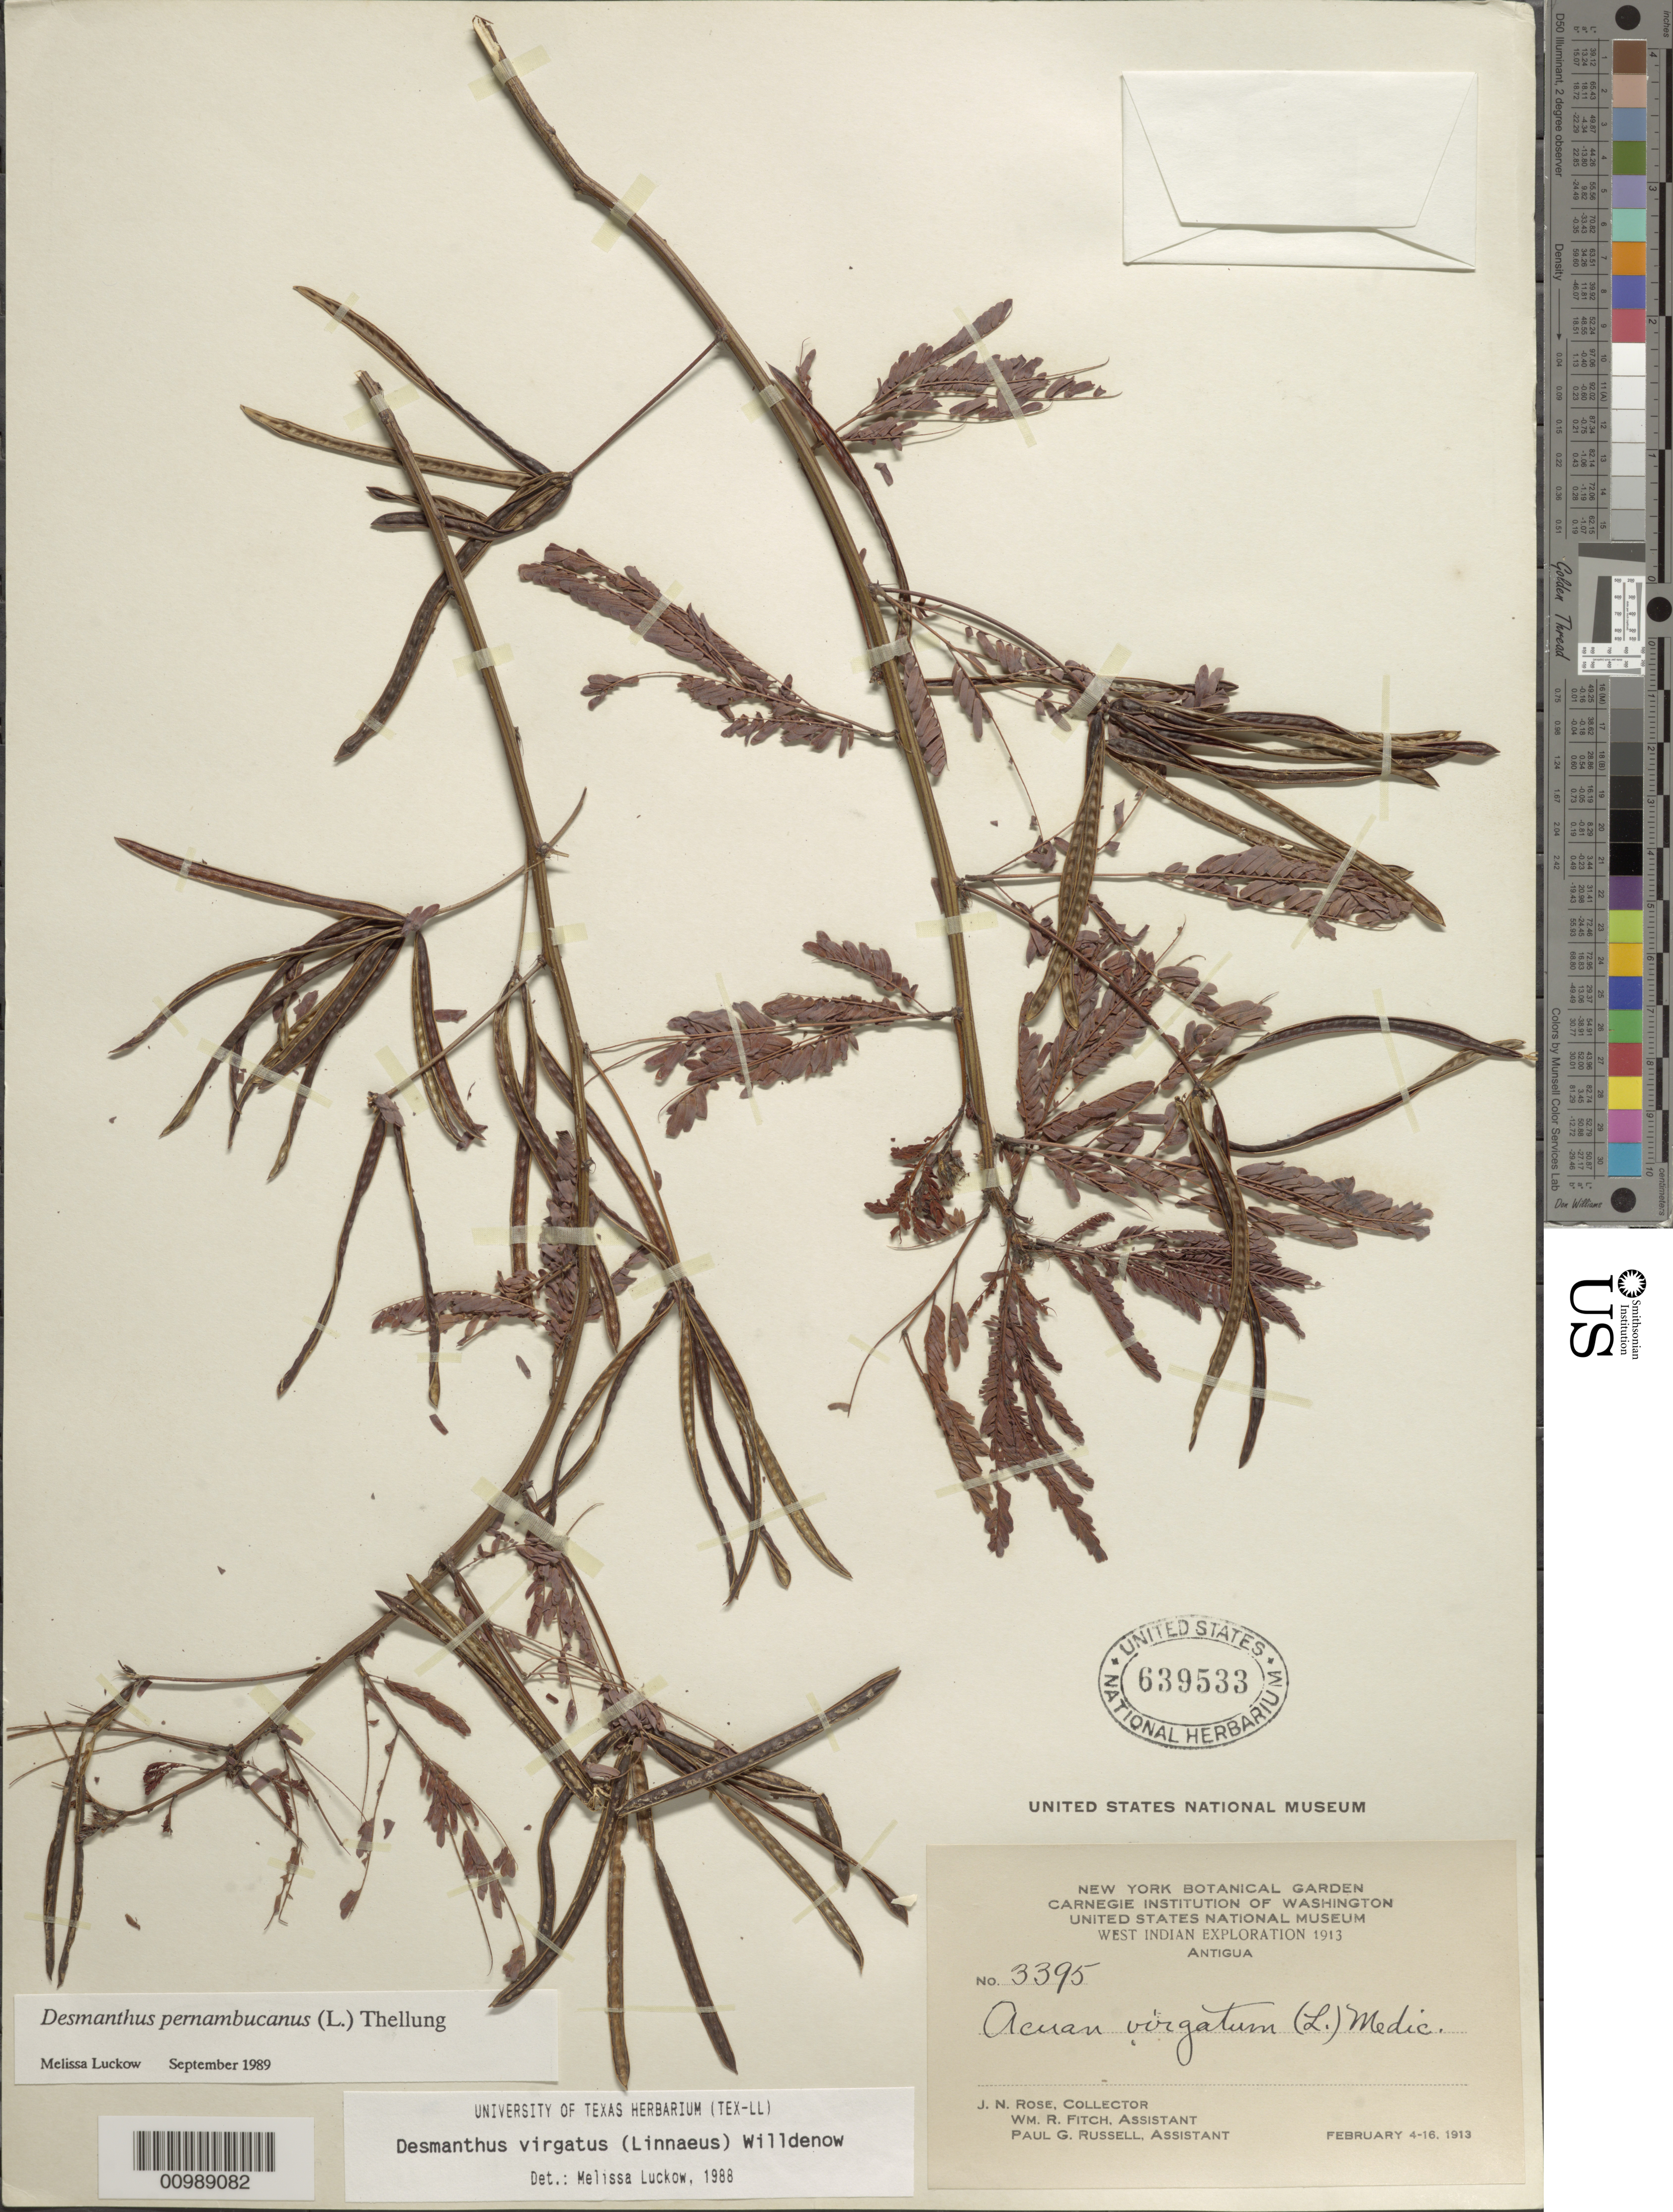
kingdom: Plantae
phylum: Tracheophyta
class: Magnoliopsida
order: Fabales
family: Fabaceae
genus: Desmanthus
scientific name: Desmanthus pernambucanus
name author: (L.) Thell.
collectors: J. N. Rose, W. R. Fitch & P. G. Russell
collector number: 3395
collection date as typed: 04 Feb 1913 to 16 Feb 1913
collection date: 1913-02-04/1913-02-16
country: Antigua and Barbuda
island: Antigua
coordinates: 0 N, 0 E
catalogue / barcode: US 639533